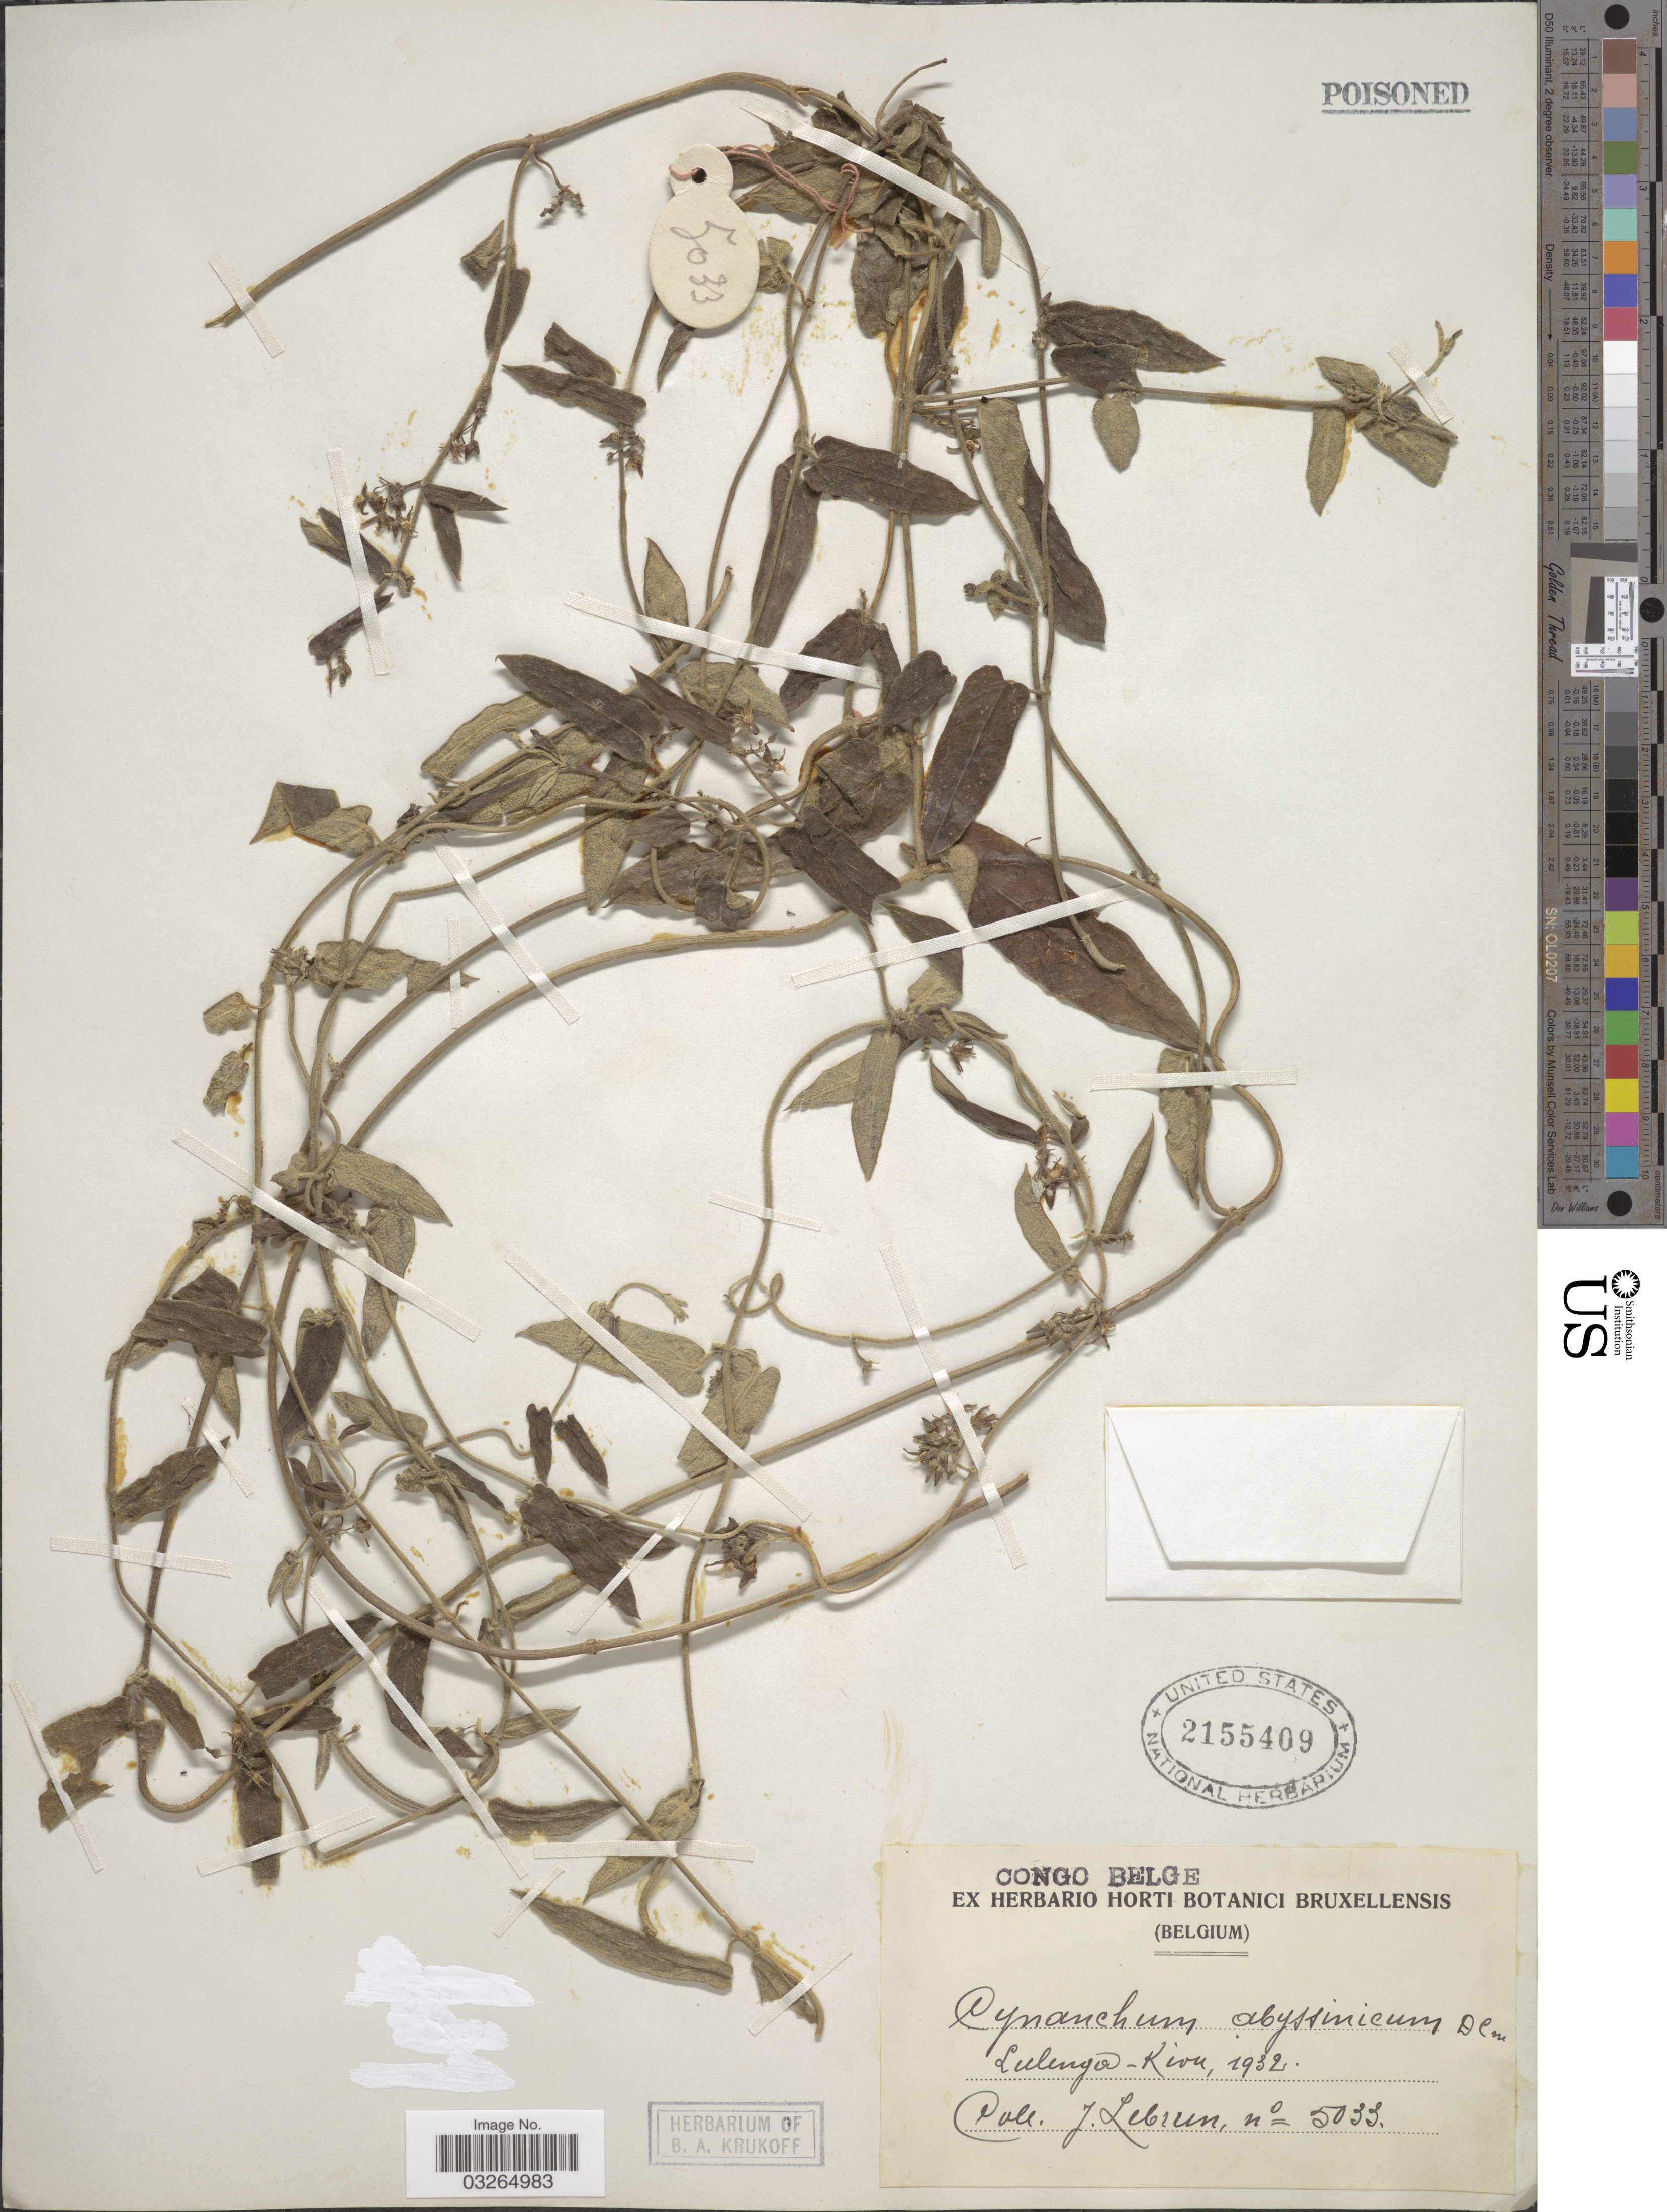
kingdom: Plantae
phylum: Tracheophyta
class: Magnoliopsida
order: Gentianales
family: Apocynaceae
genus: Cynanchum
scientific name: Cynanchum abyssinicum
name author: Decne.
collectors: J. A. Lebrun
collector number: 5033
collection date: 1932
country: Congo, Democratic Republic of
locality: Congo Belge. Lulenga-Kivu.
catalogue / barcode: US 2155409